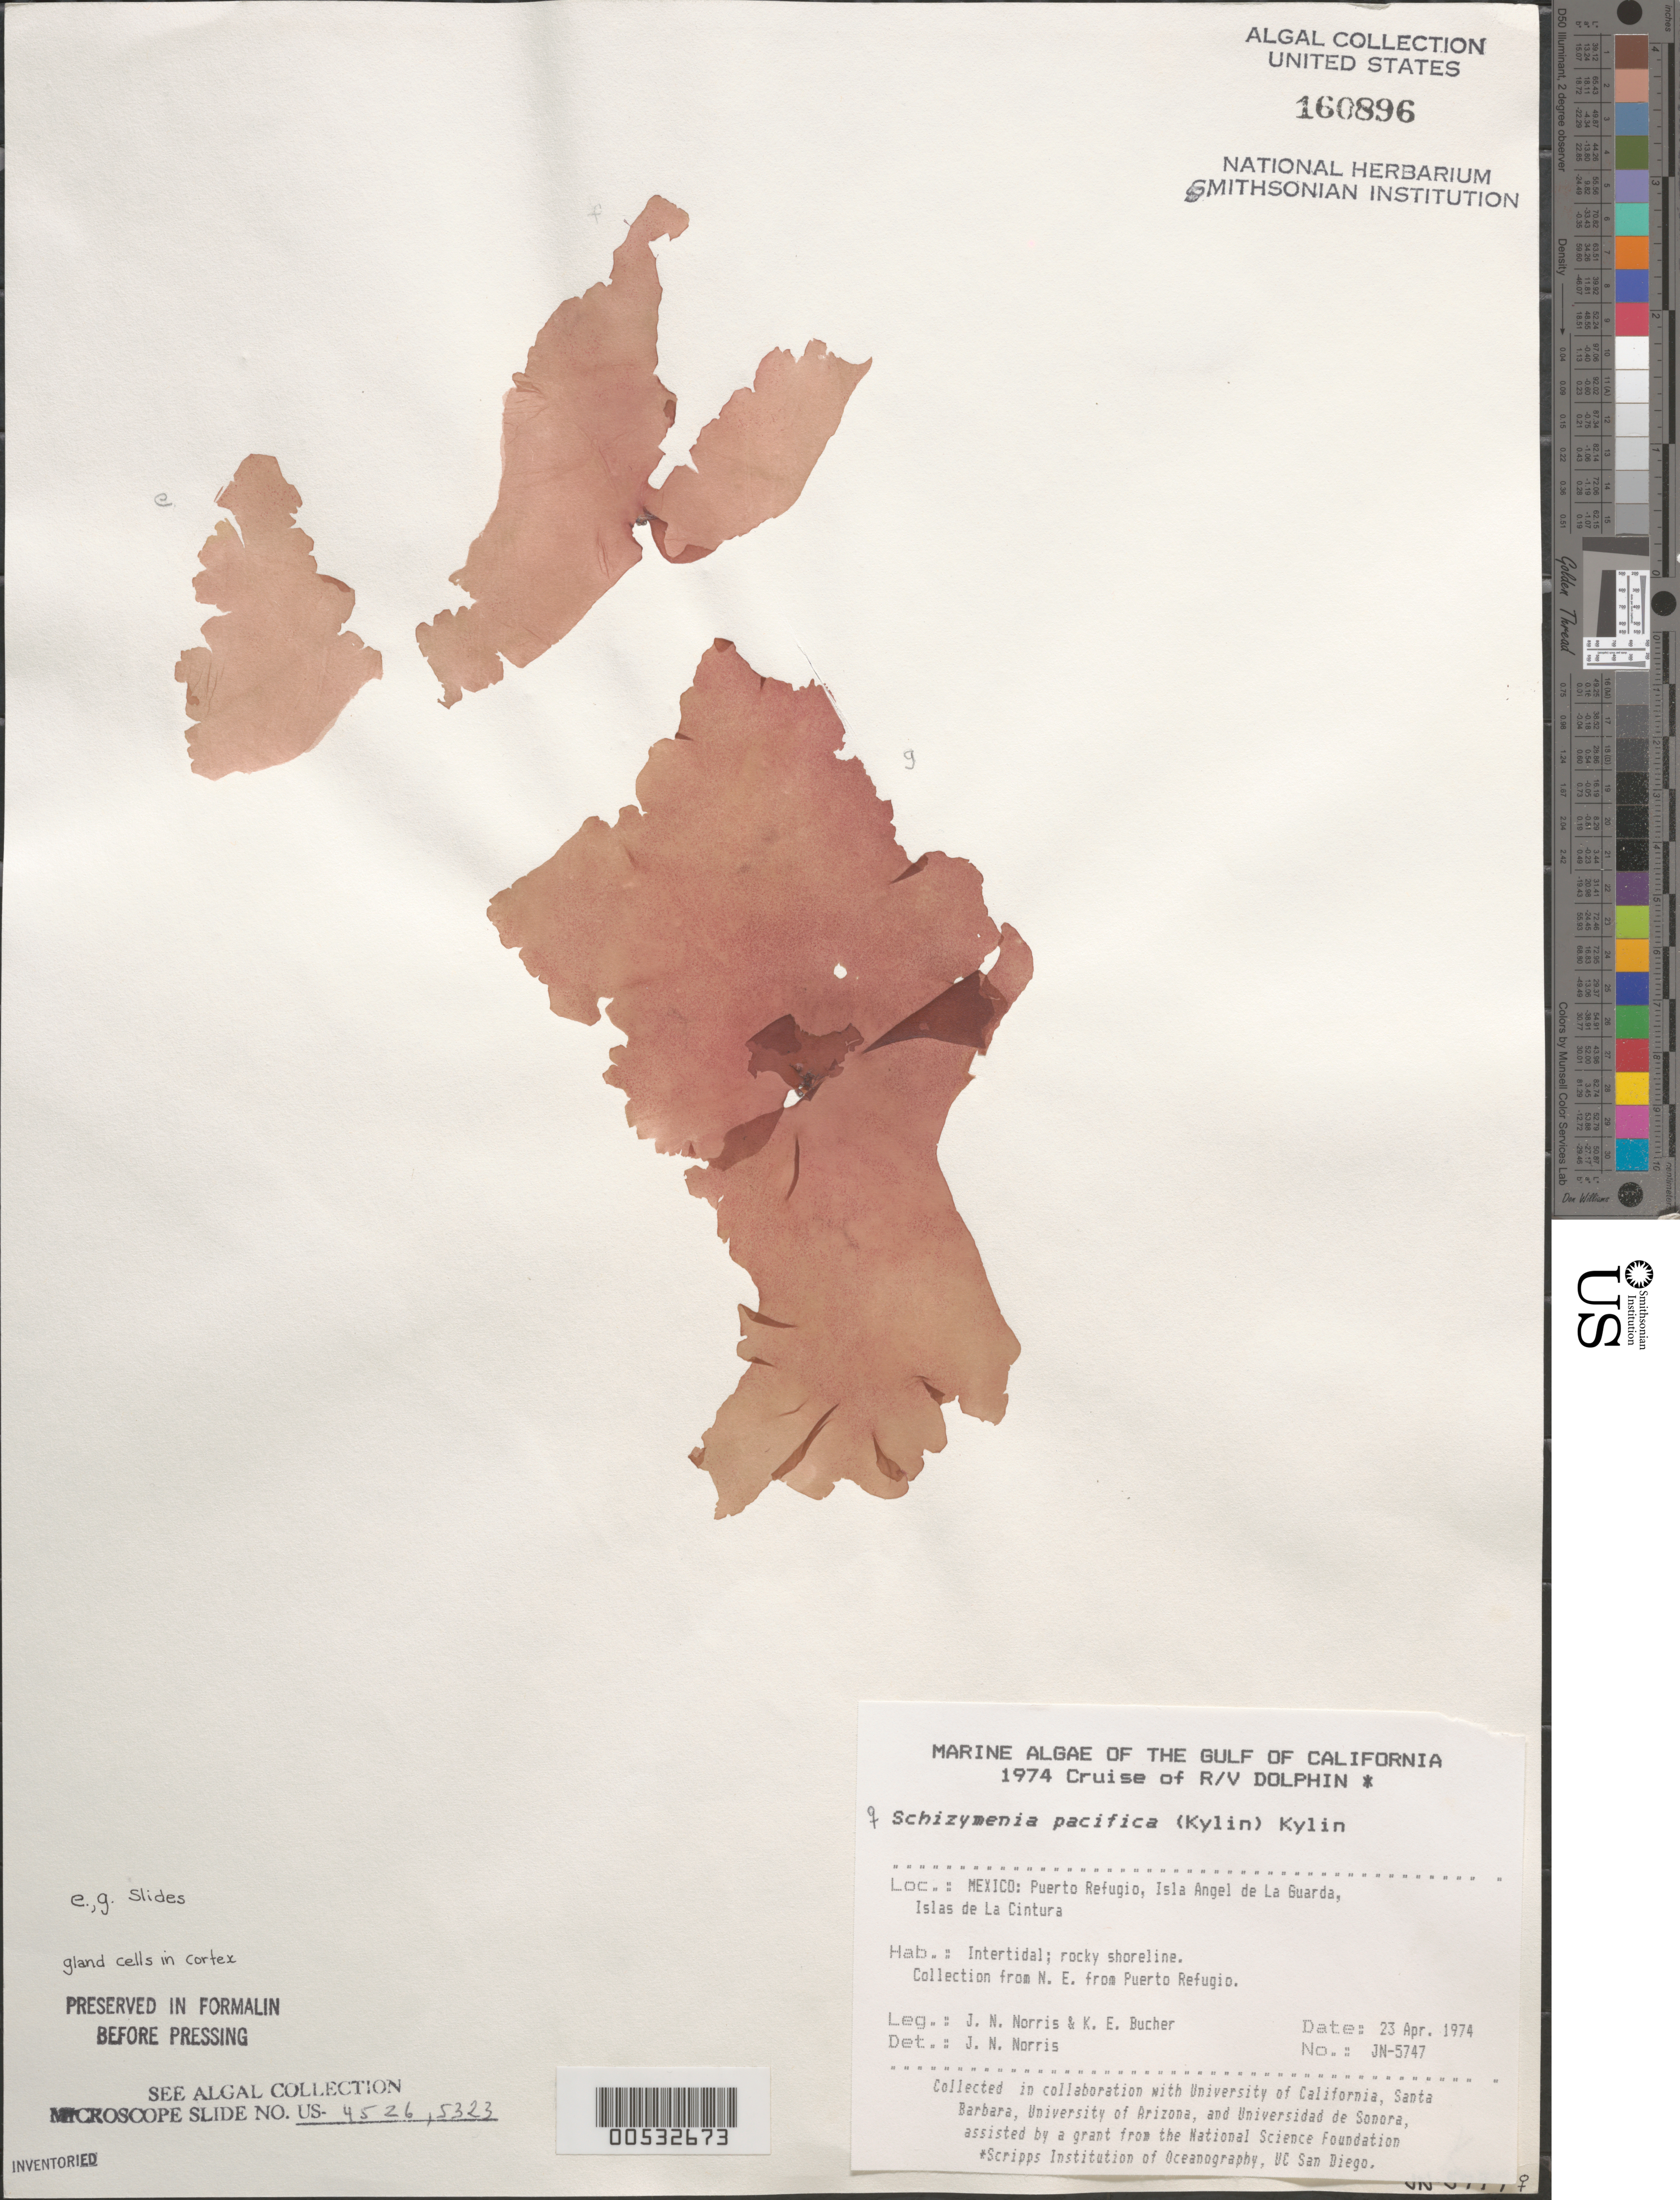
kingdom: Plantae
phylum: Rhodophyta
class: Florideophyceae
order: Nemastomatales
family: Schizymeniaceae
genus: Schizymenia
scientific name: Schizymenia pacifica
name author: (Kylin) Kylin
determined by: Norris, James N.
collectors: J. N. Norris & K. E. Bucher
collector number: JN-5747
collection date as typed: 23 Apr 1974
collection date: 1974-04-23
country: Mexico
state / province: Baja California Norte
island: Isla Angel de la Guarda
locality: Puerto Refugio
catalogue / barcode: US 160896